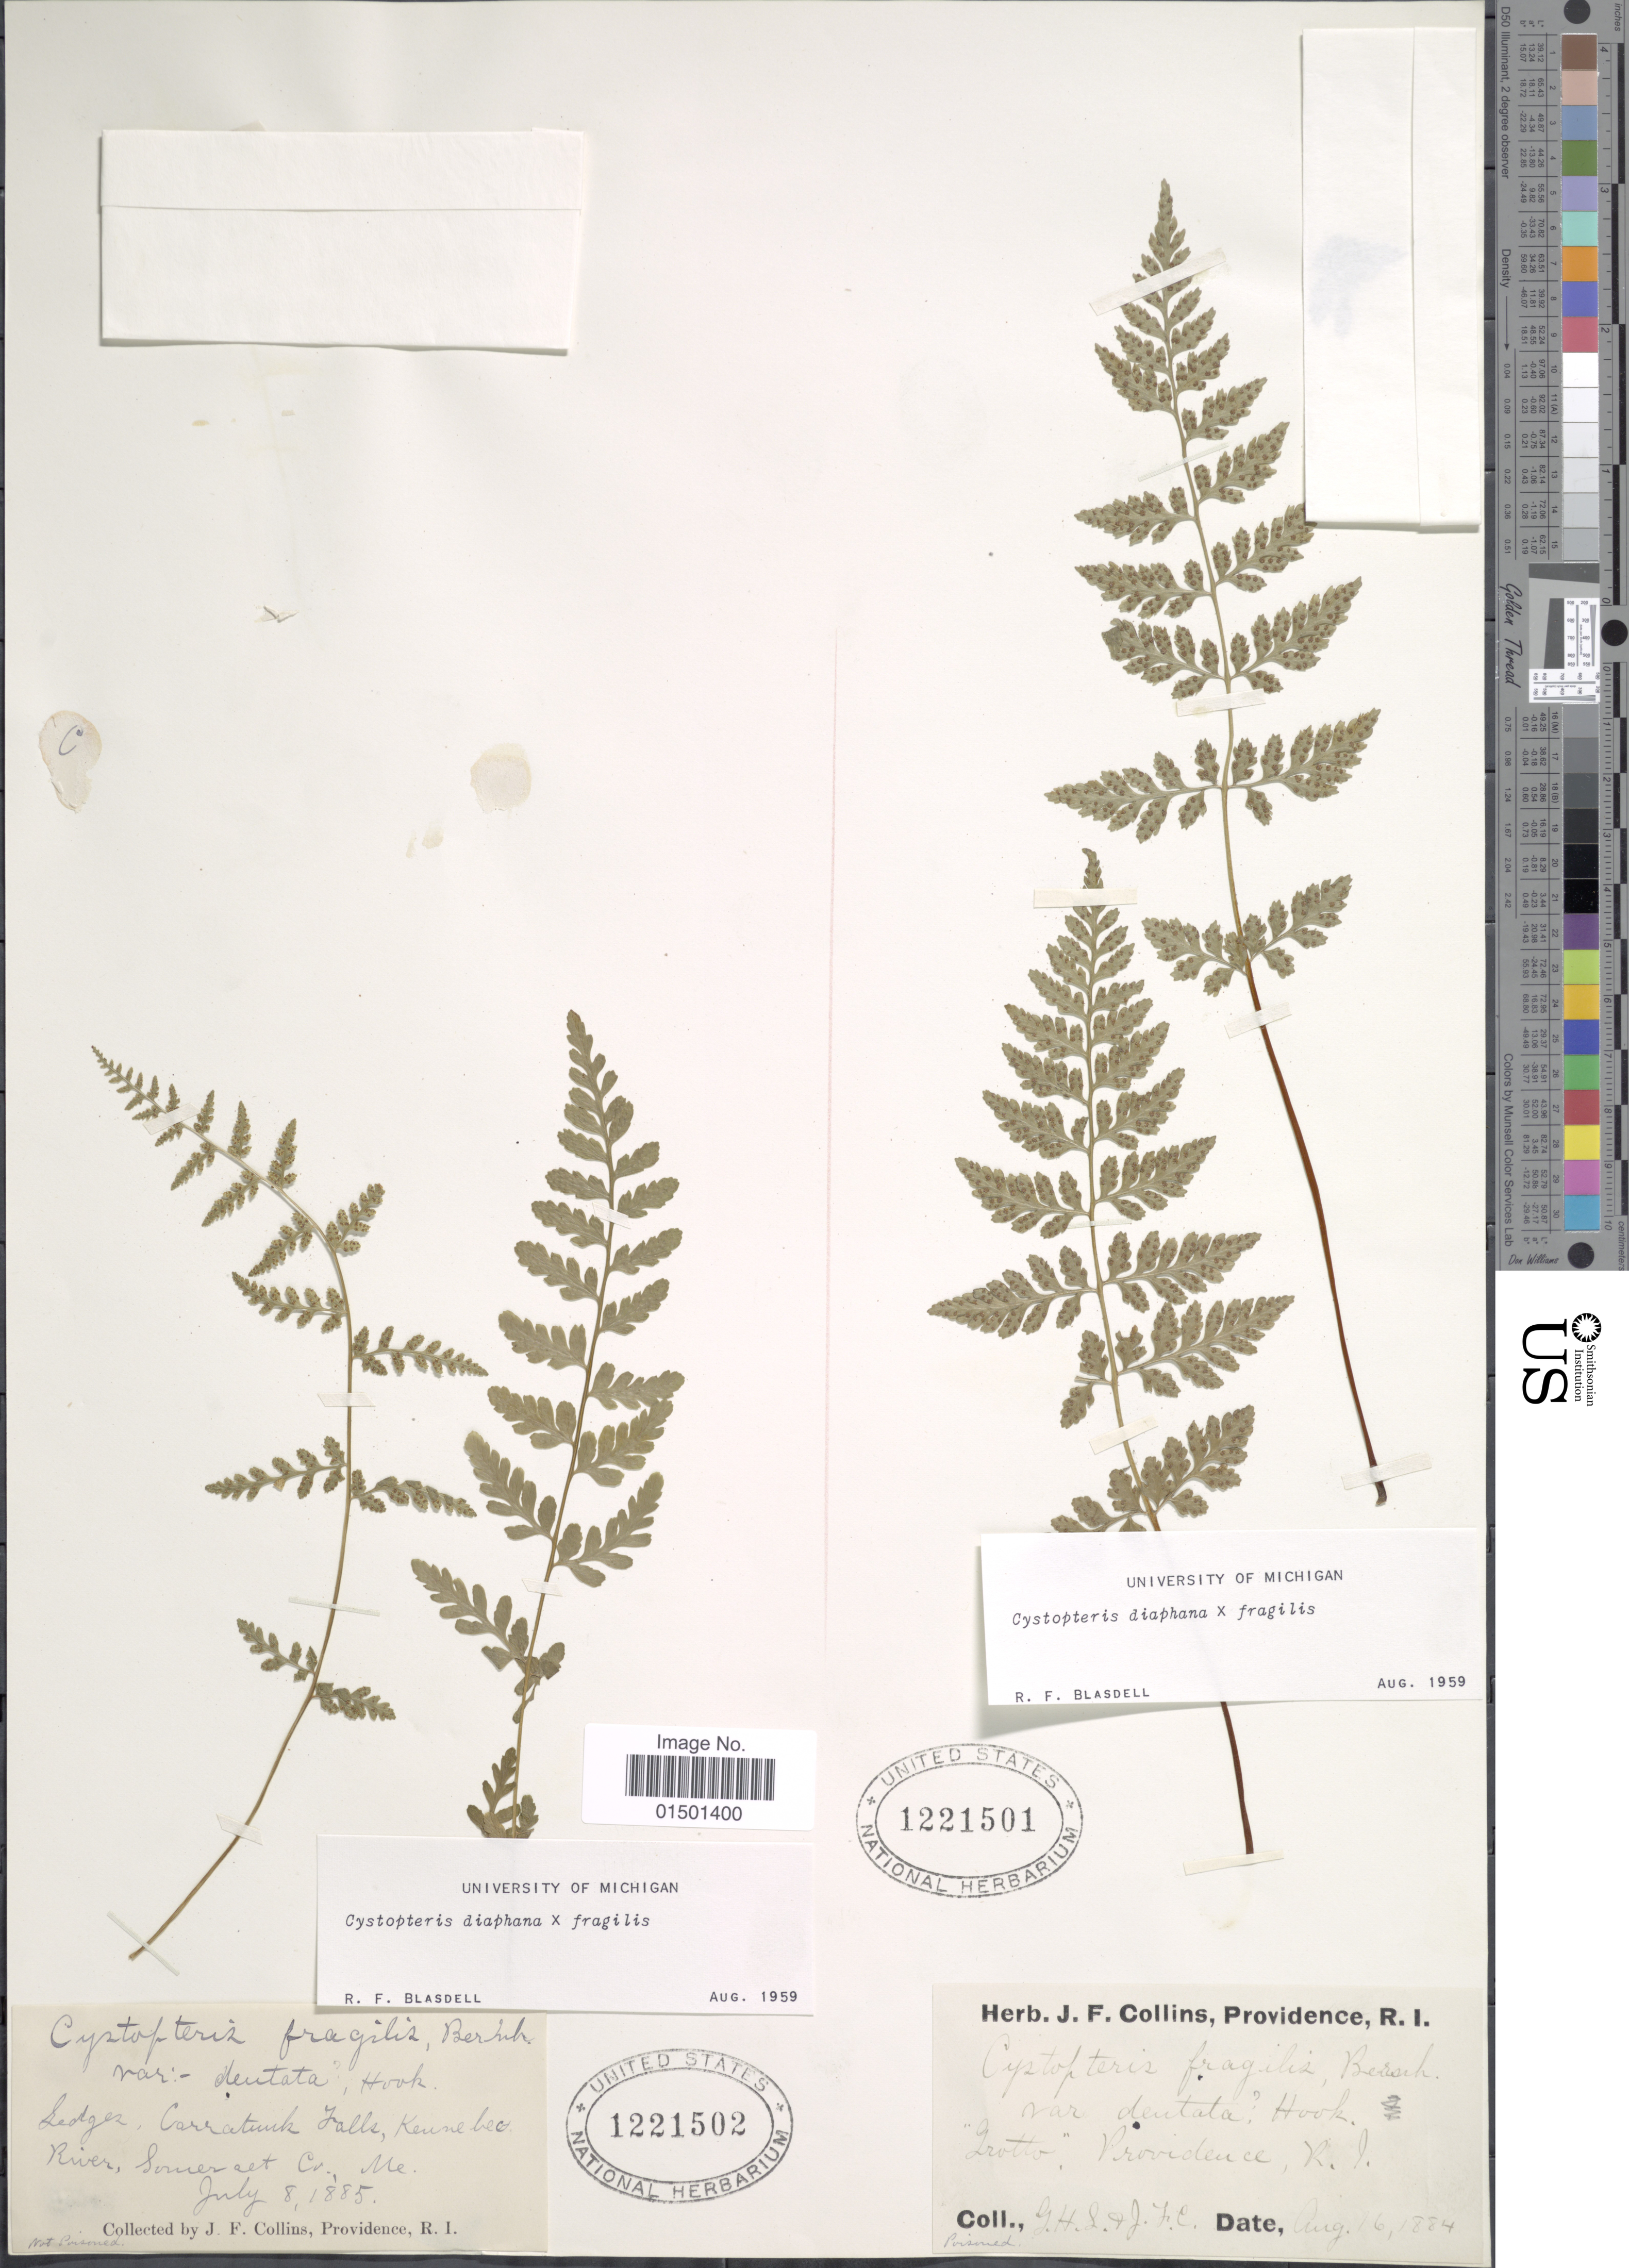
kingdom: Plantae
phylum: Tracheophyta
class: Polypodiopsida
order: Polypodiales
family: Cystopteridaceae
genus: Cystopteris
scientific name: Cystopteris diaphana x C. fragilis (L.) Bernh.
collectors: G. H. S. & J. Collins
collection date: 1884-08-16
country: United States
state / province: Rhode Island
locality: Grotto, Providence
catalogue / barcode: US 1221501-2